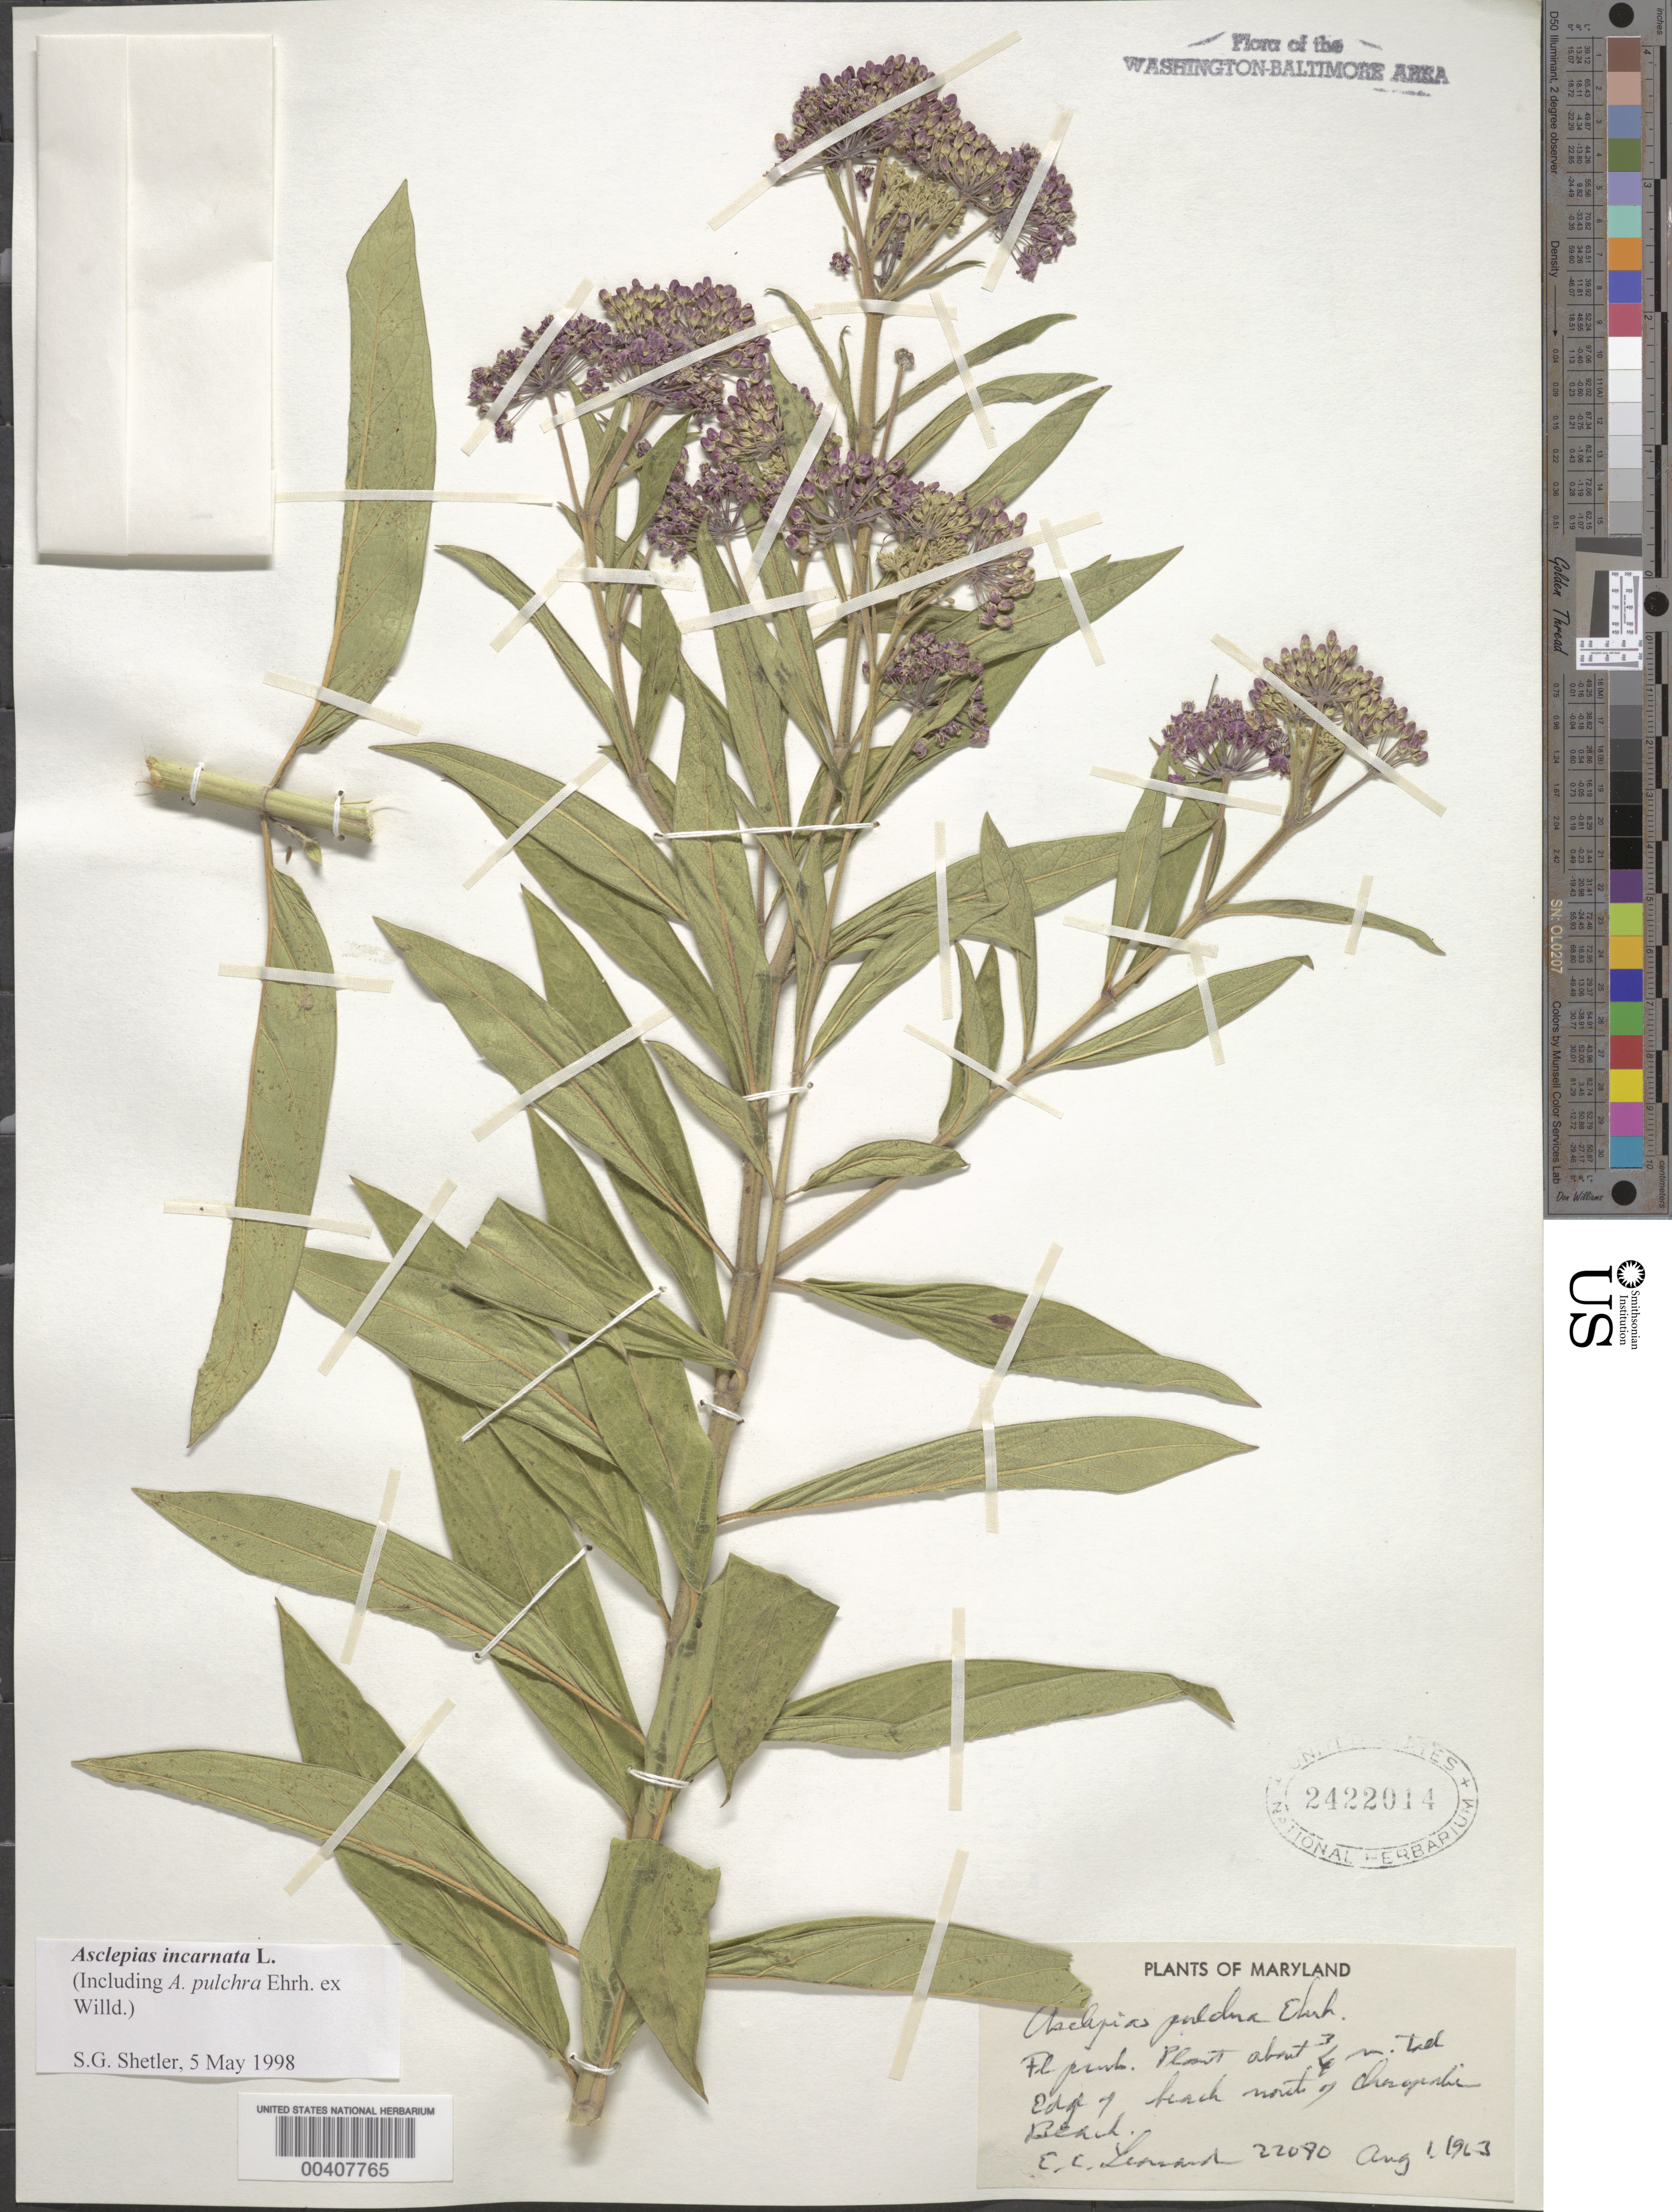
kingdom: Plantae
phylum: Tracheophyta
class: Magnoliopsida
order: Gentianales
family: Apocynaceae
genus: Asclepias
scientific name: Asclepias incarnata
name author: L.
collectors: E. C. Leonard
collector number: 22080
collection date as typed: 01 Aug 1963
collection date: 1963-08-01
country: United States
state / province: Maryland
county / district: Calvert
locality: North of Chesapeake Beach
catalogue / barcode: US 2422014